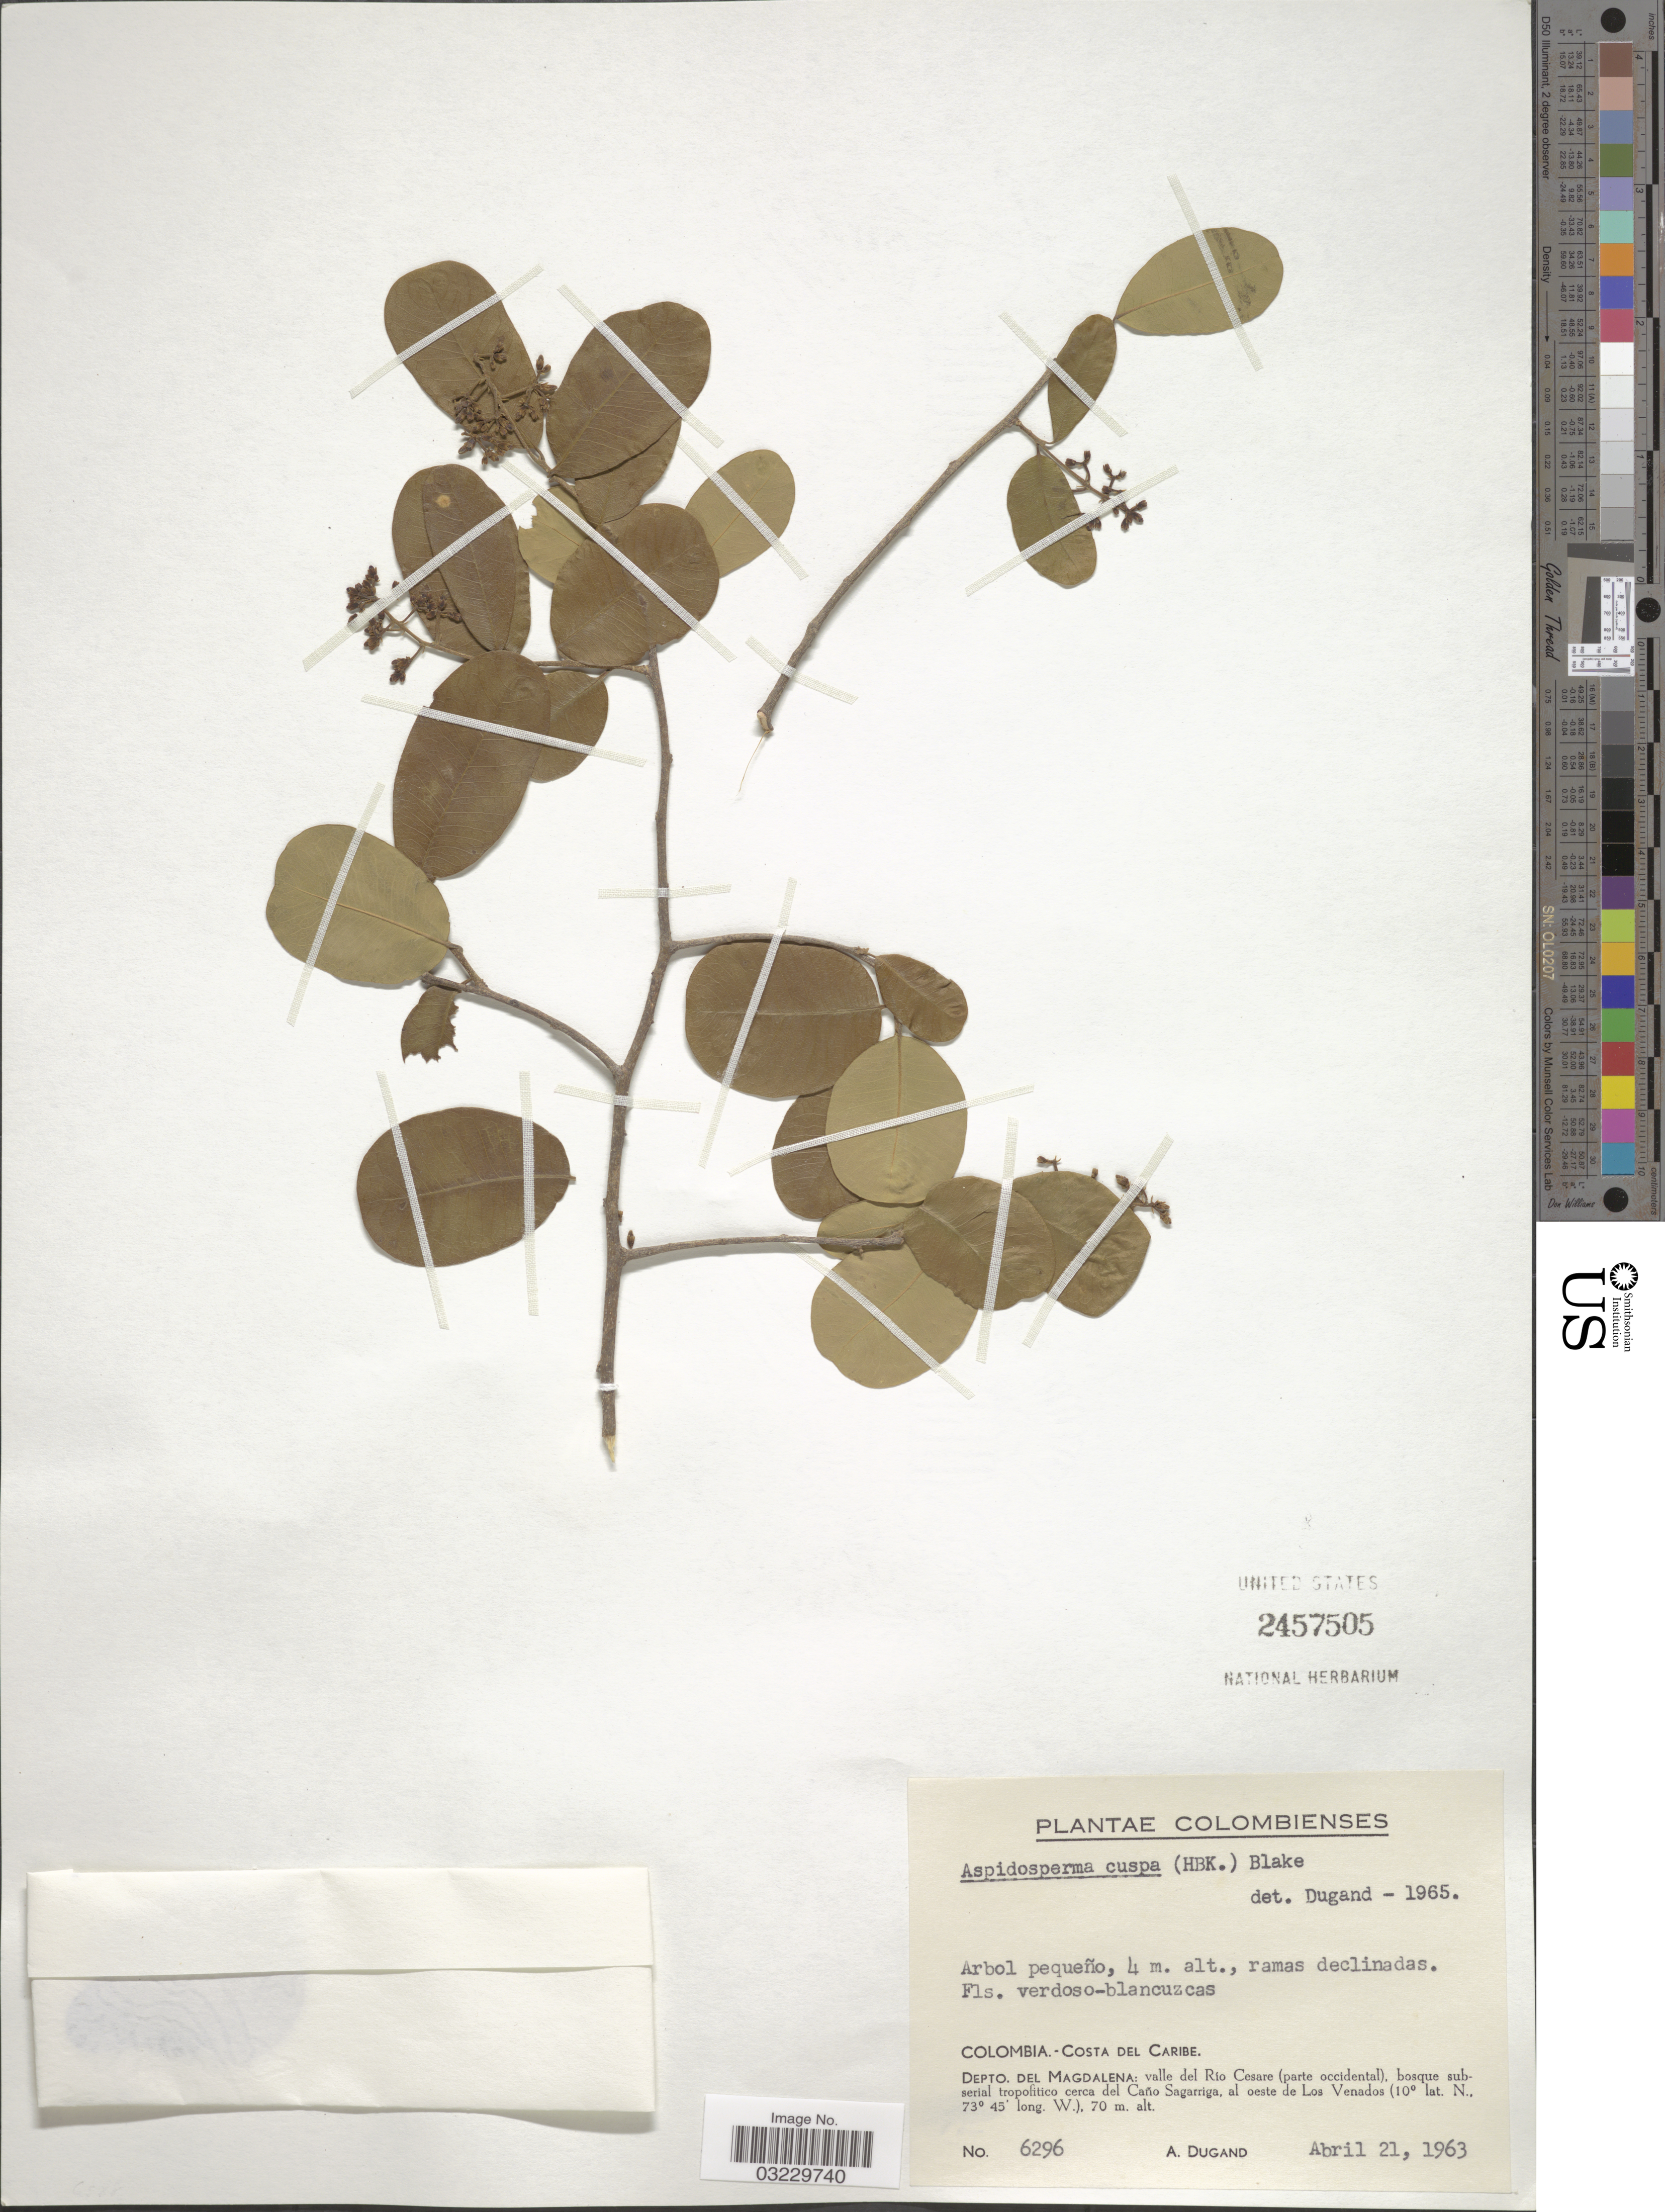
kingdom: Plantae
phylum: Tracheophyta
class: Magnoliopsida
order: Gentianales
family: Apocynaceae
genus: Aspidosperma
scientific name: Aspidosperma cuspa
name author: (Kunth) S.F. Blake ex Pittier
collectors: A. Dugand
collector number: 6296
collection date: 1963-04-21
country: Colombia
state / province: Magdalena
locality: Costa del Caribe. Depto. del Magdalena: valle del Río Cesare (parte occidental), bosque subserial tropofitico cerca del Caño Sagarriga, al oeste de Los Venados.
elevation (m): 70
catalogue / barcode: US 2457505